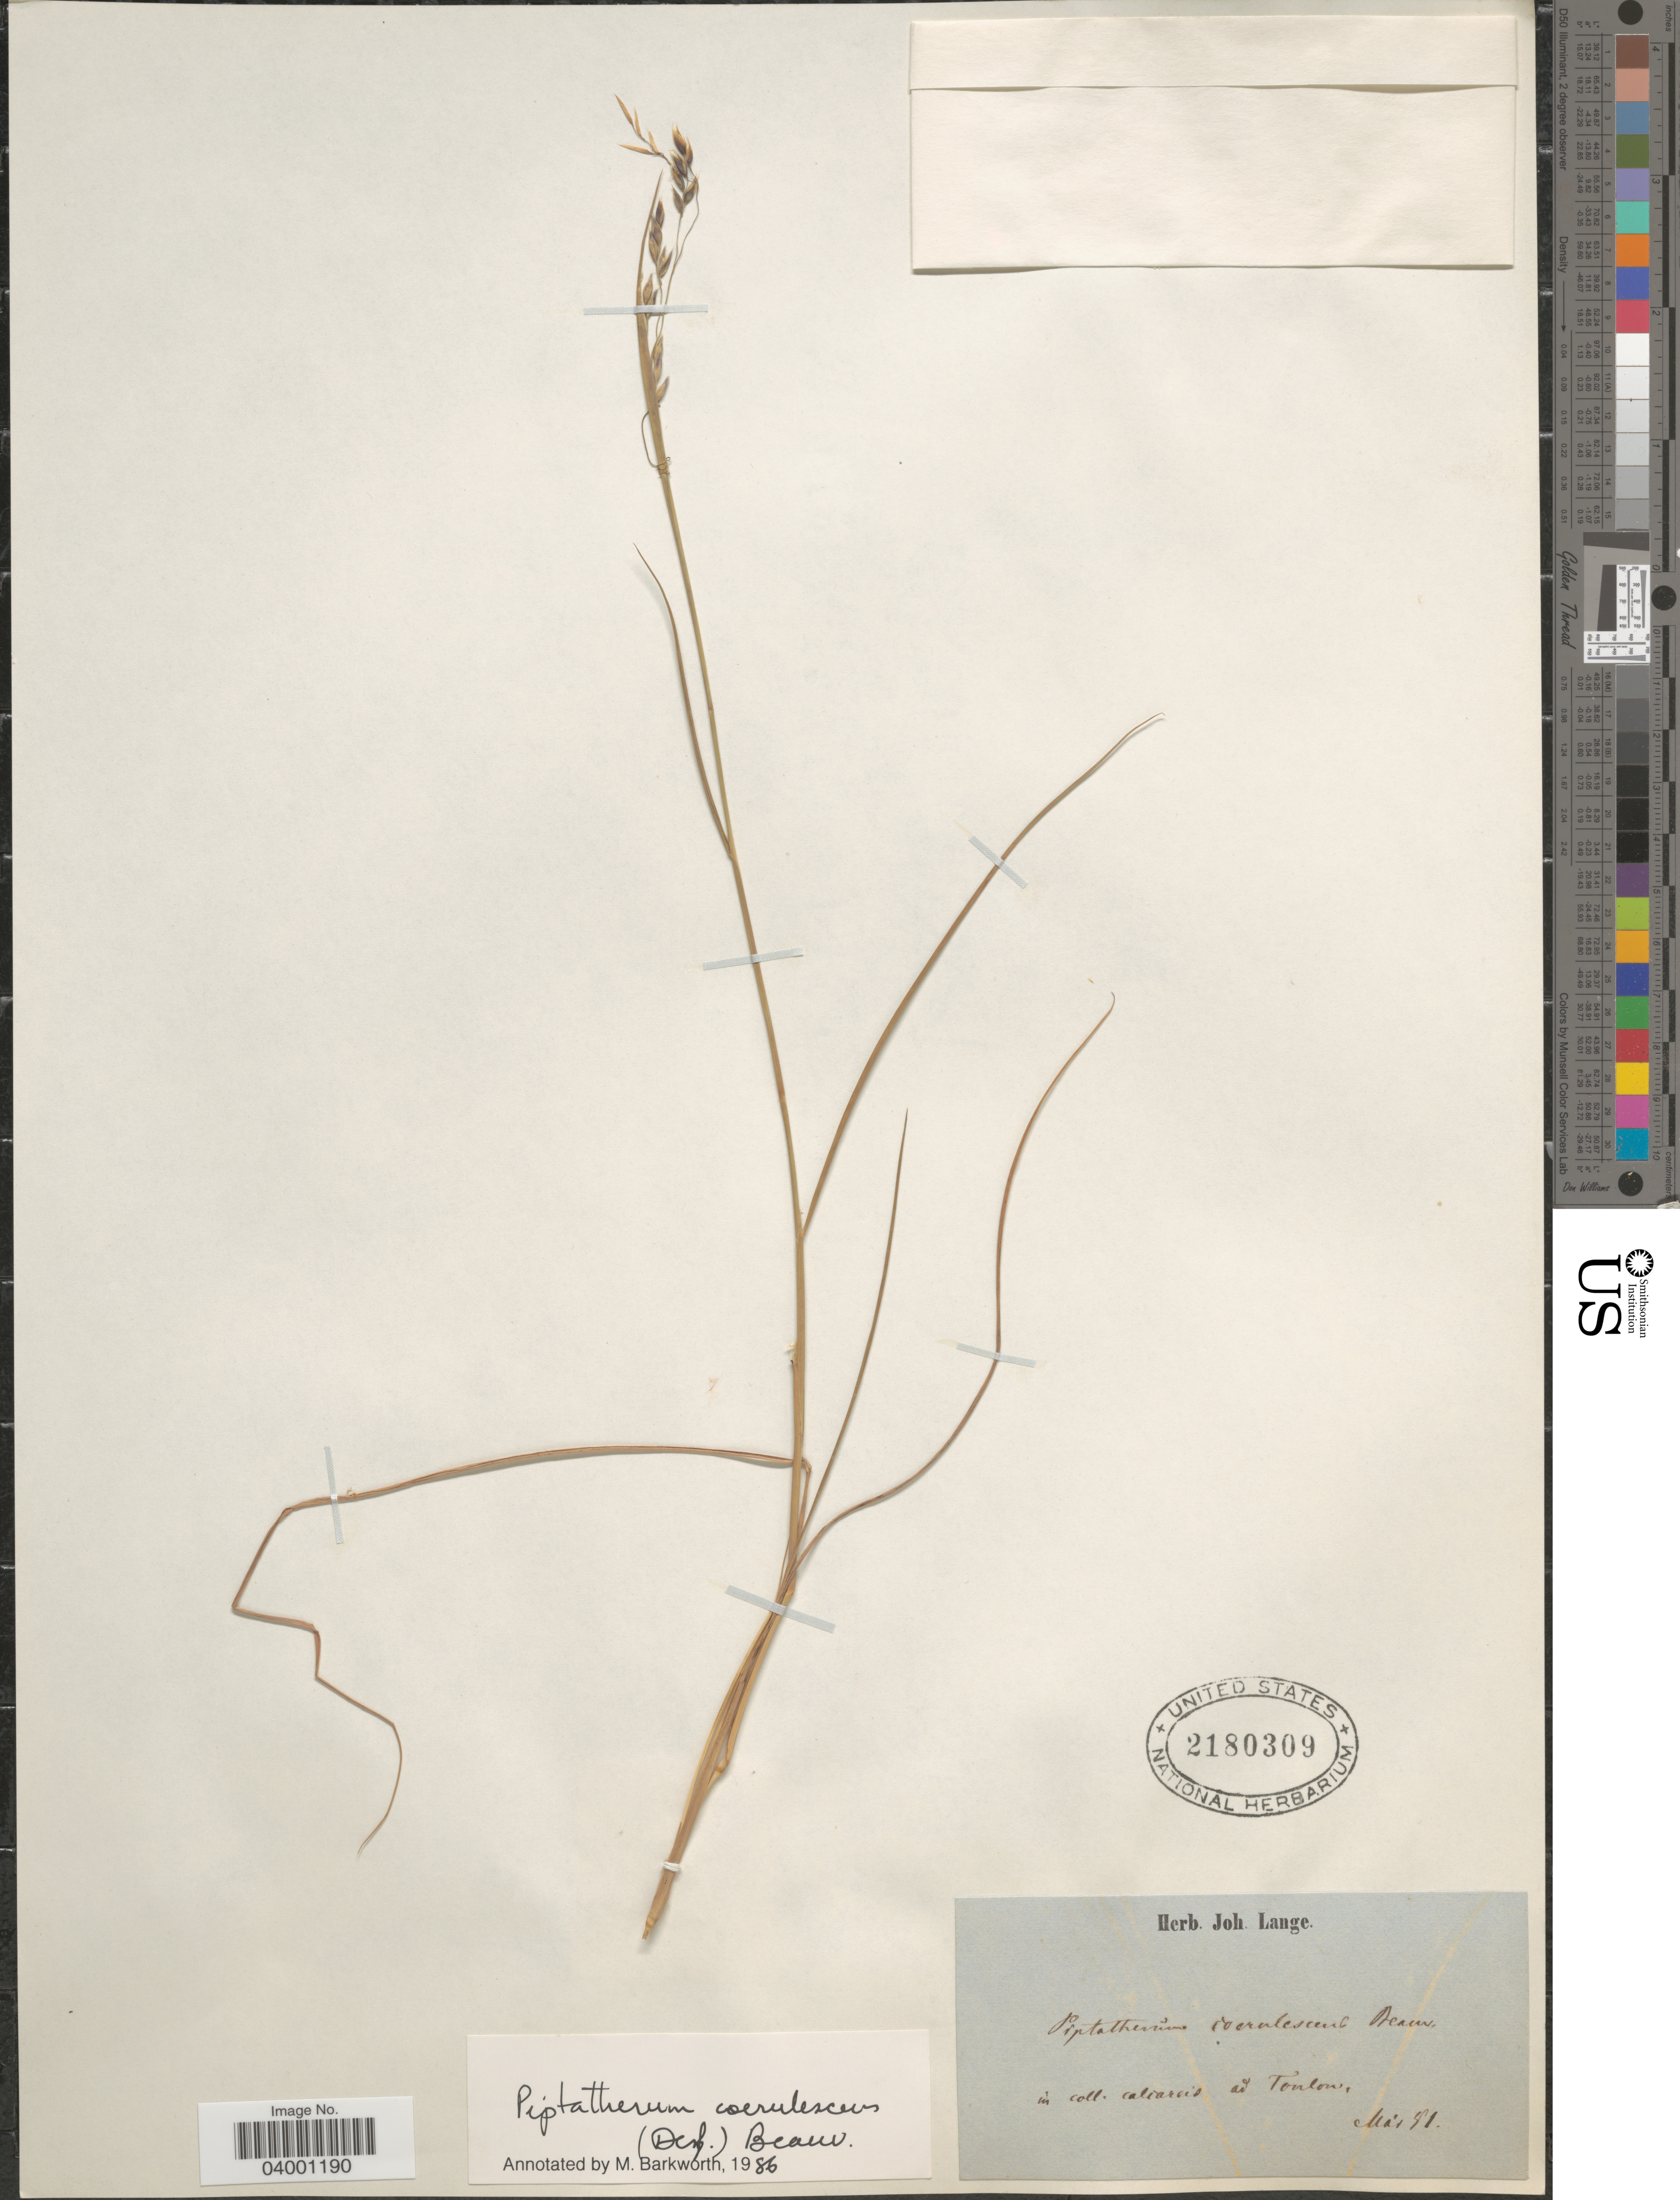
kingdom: Plantae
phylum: Tracheophyta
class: Liliopsida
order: Poales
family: Poaceae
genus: Piptatherum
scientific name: Piptatherum coerulescens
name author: (Desf.) P. Beauv.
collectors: ex herb. Joh. Lange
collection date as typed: Transcribed d/m/y: /5/91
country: France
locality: In coll. calcarais ad Toulon.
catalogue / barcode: US 2180309